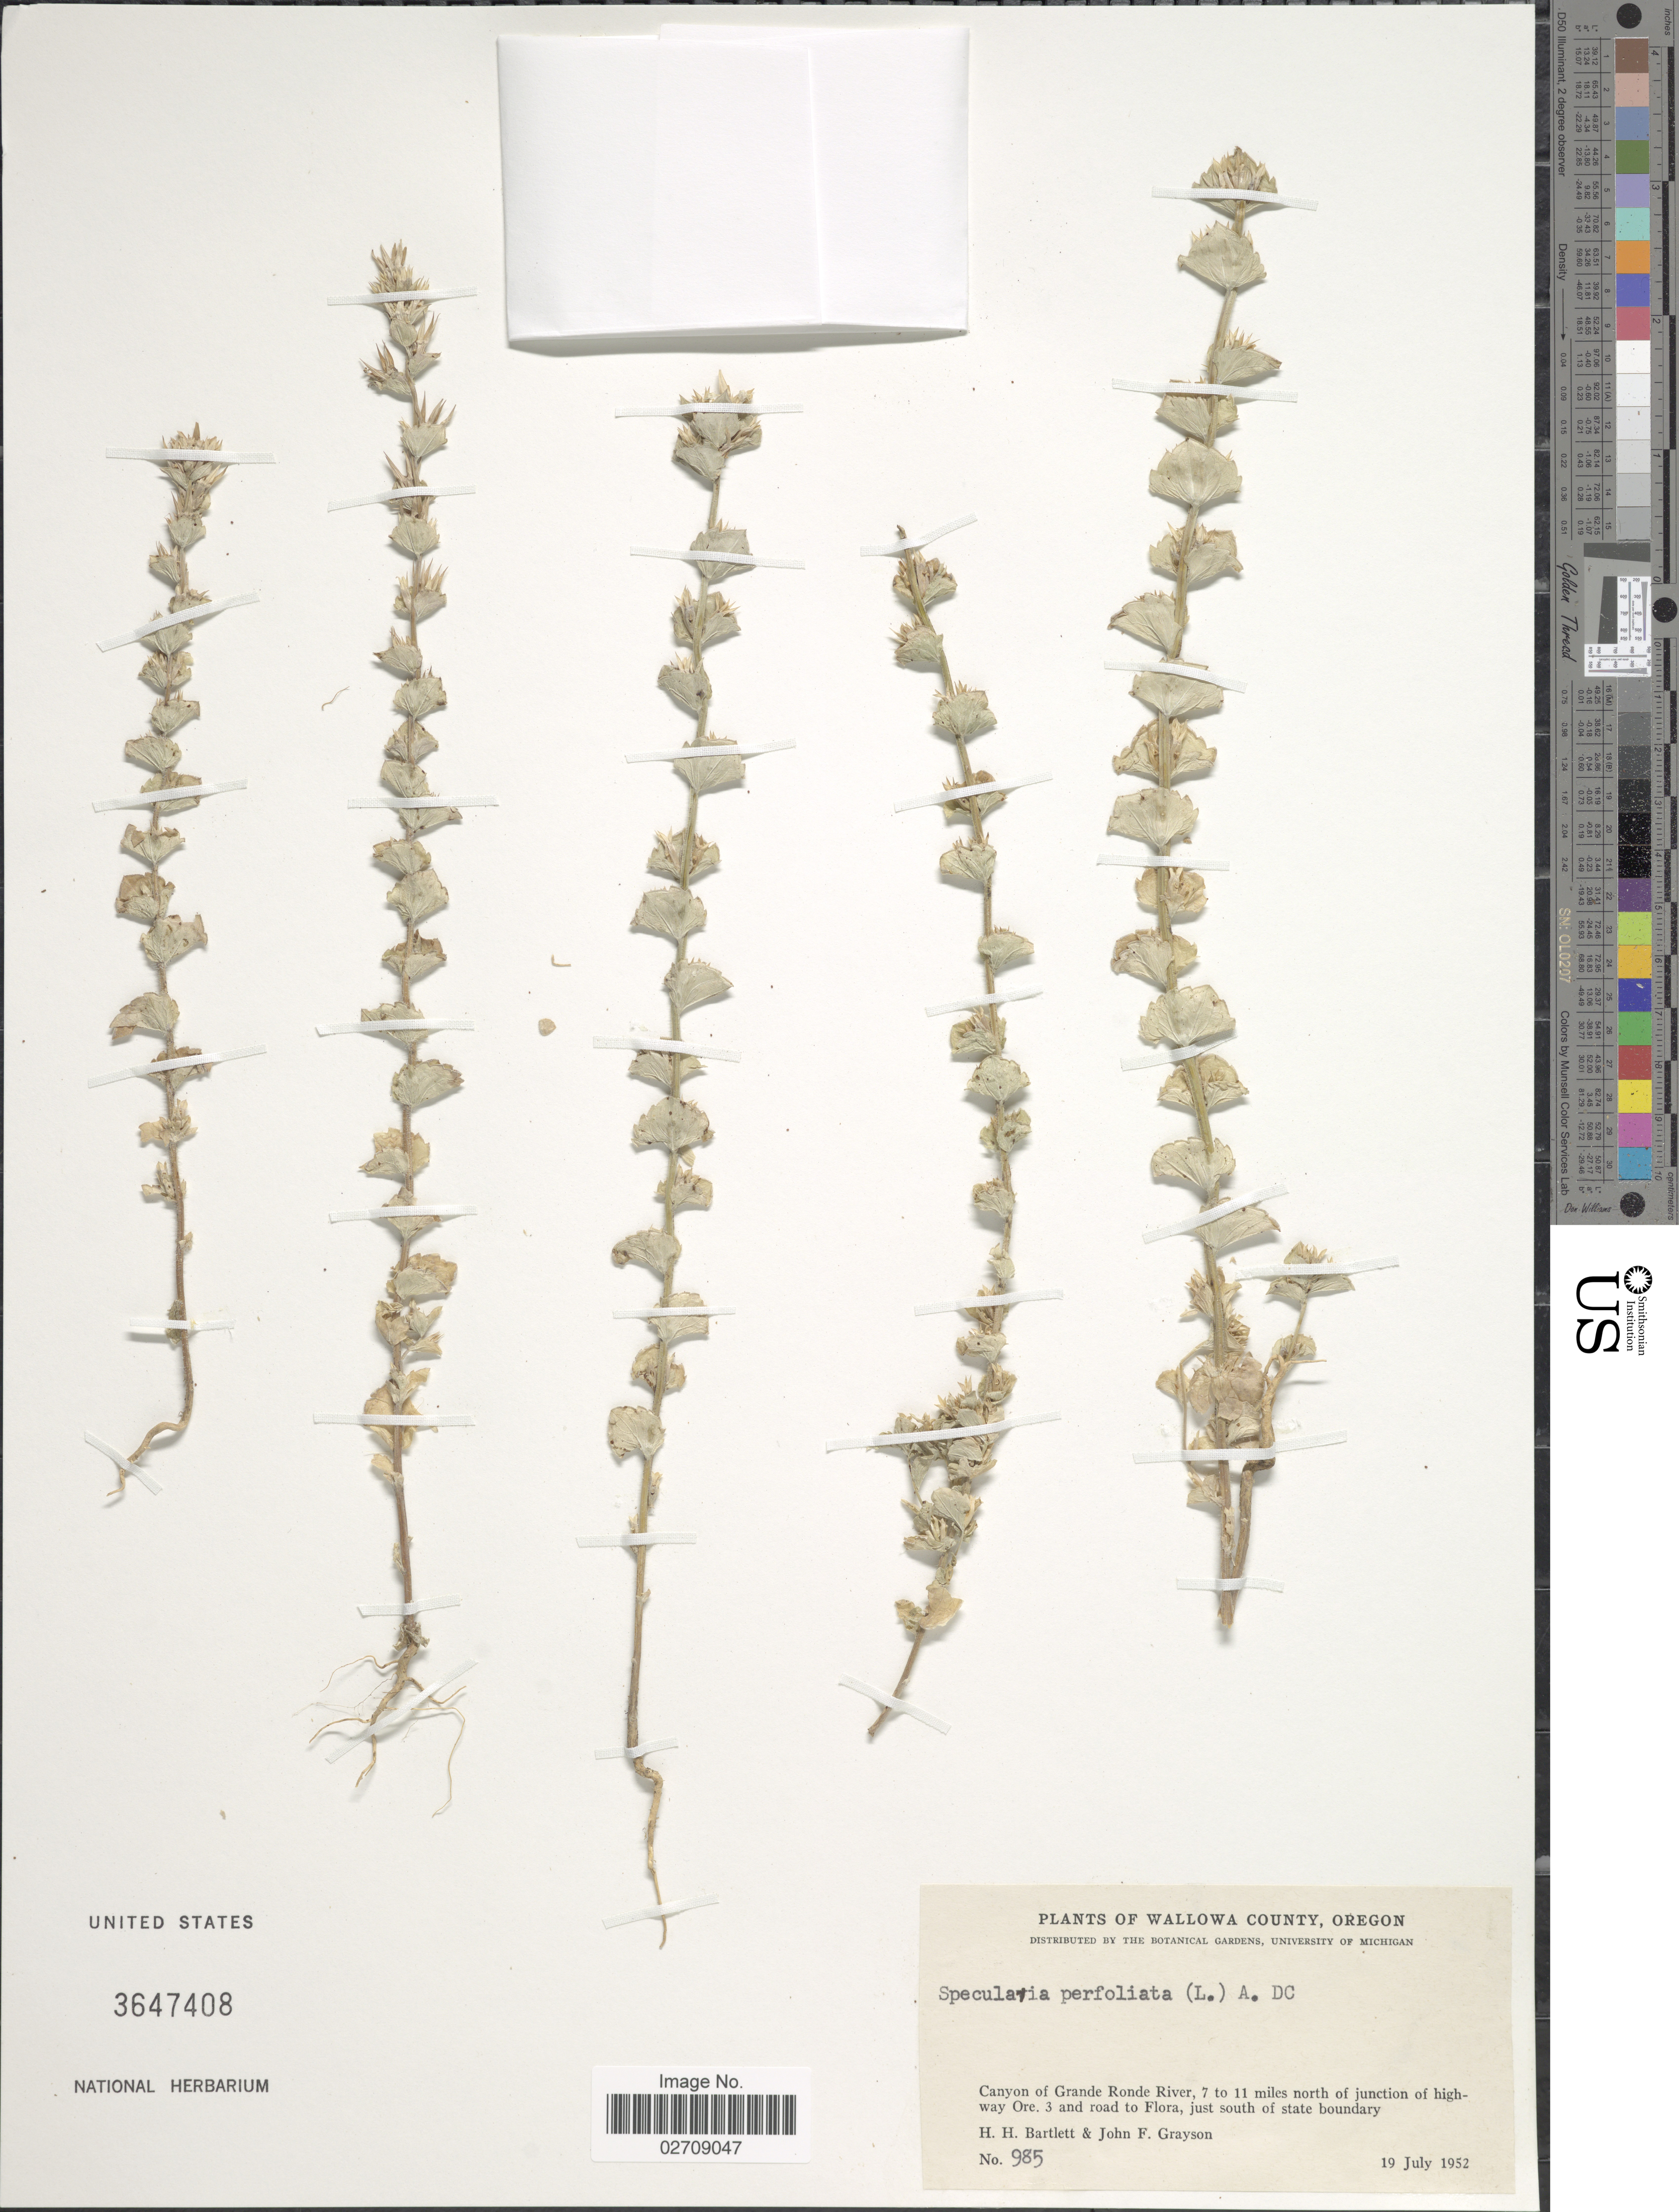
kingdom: Plantae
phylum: Tracheophyta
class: Magnoliopsida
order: Asterales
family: Campanulaceae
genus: Triodanis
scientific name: Triodanis perfoliata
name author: (L.) Nieuwl.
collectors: H. H. Bartlett & J. Grayson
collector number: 985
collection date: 1952-07-19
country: United States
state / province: Oregon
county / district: Wallowa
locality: Wallowa County. Canyon of Grande Ronde River, 7 to 11 miles north of junction of highway Ore 3 and road to Flora, just south of state boundary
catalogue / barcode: US 3647408